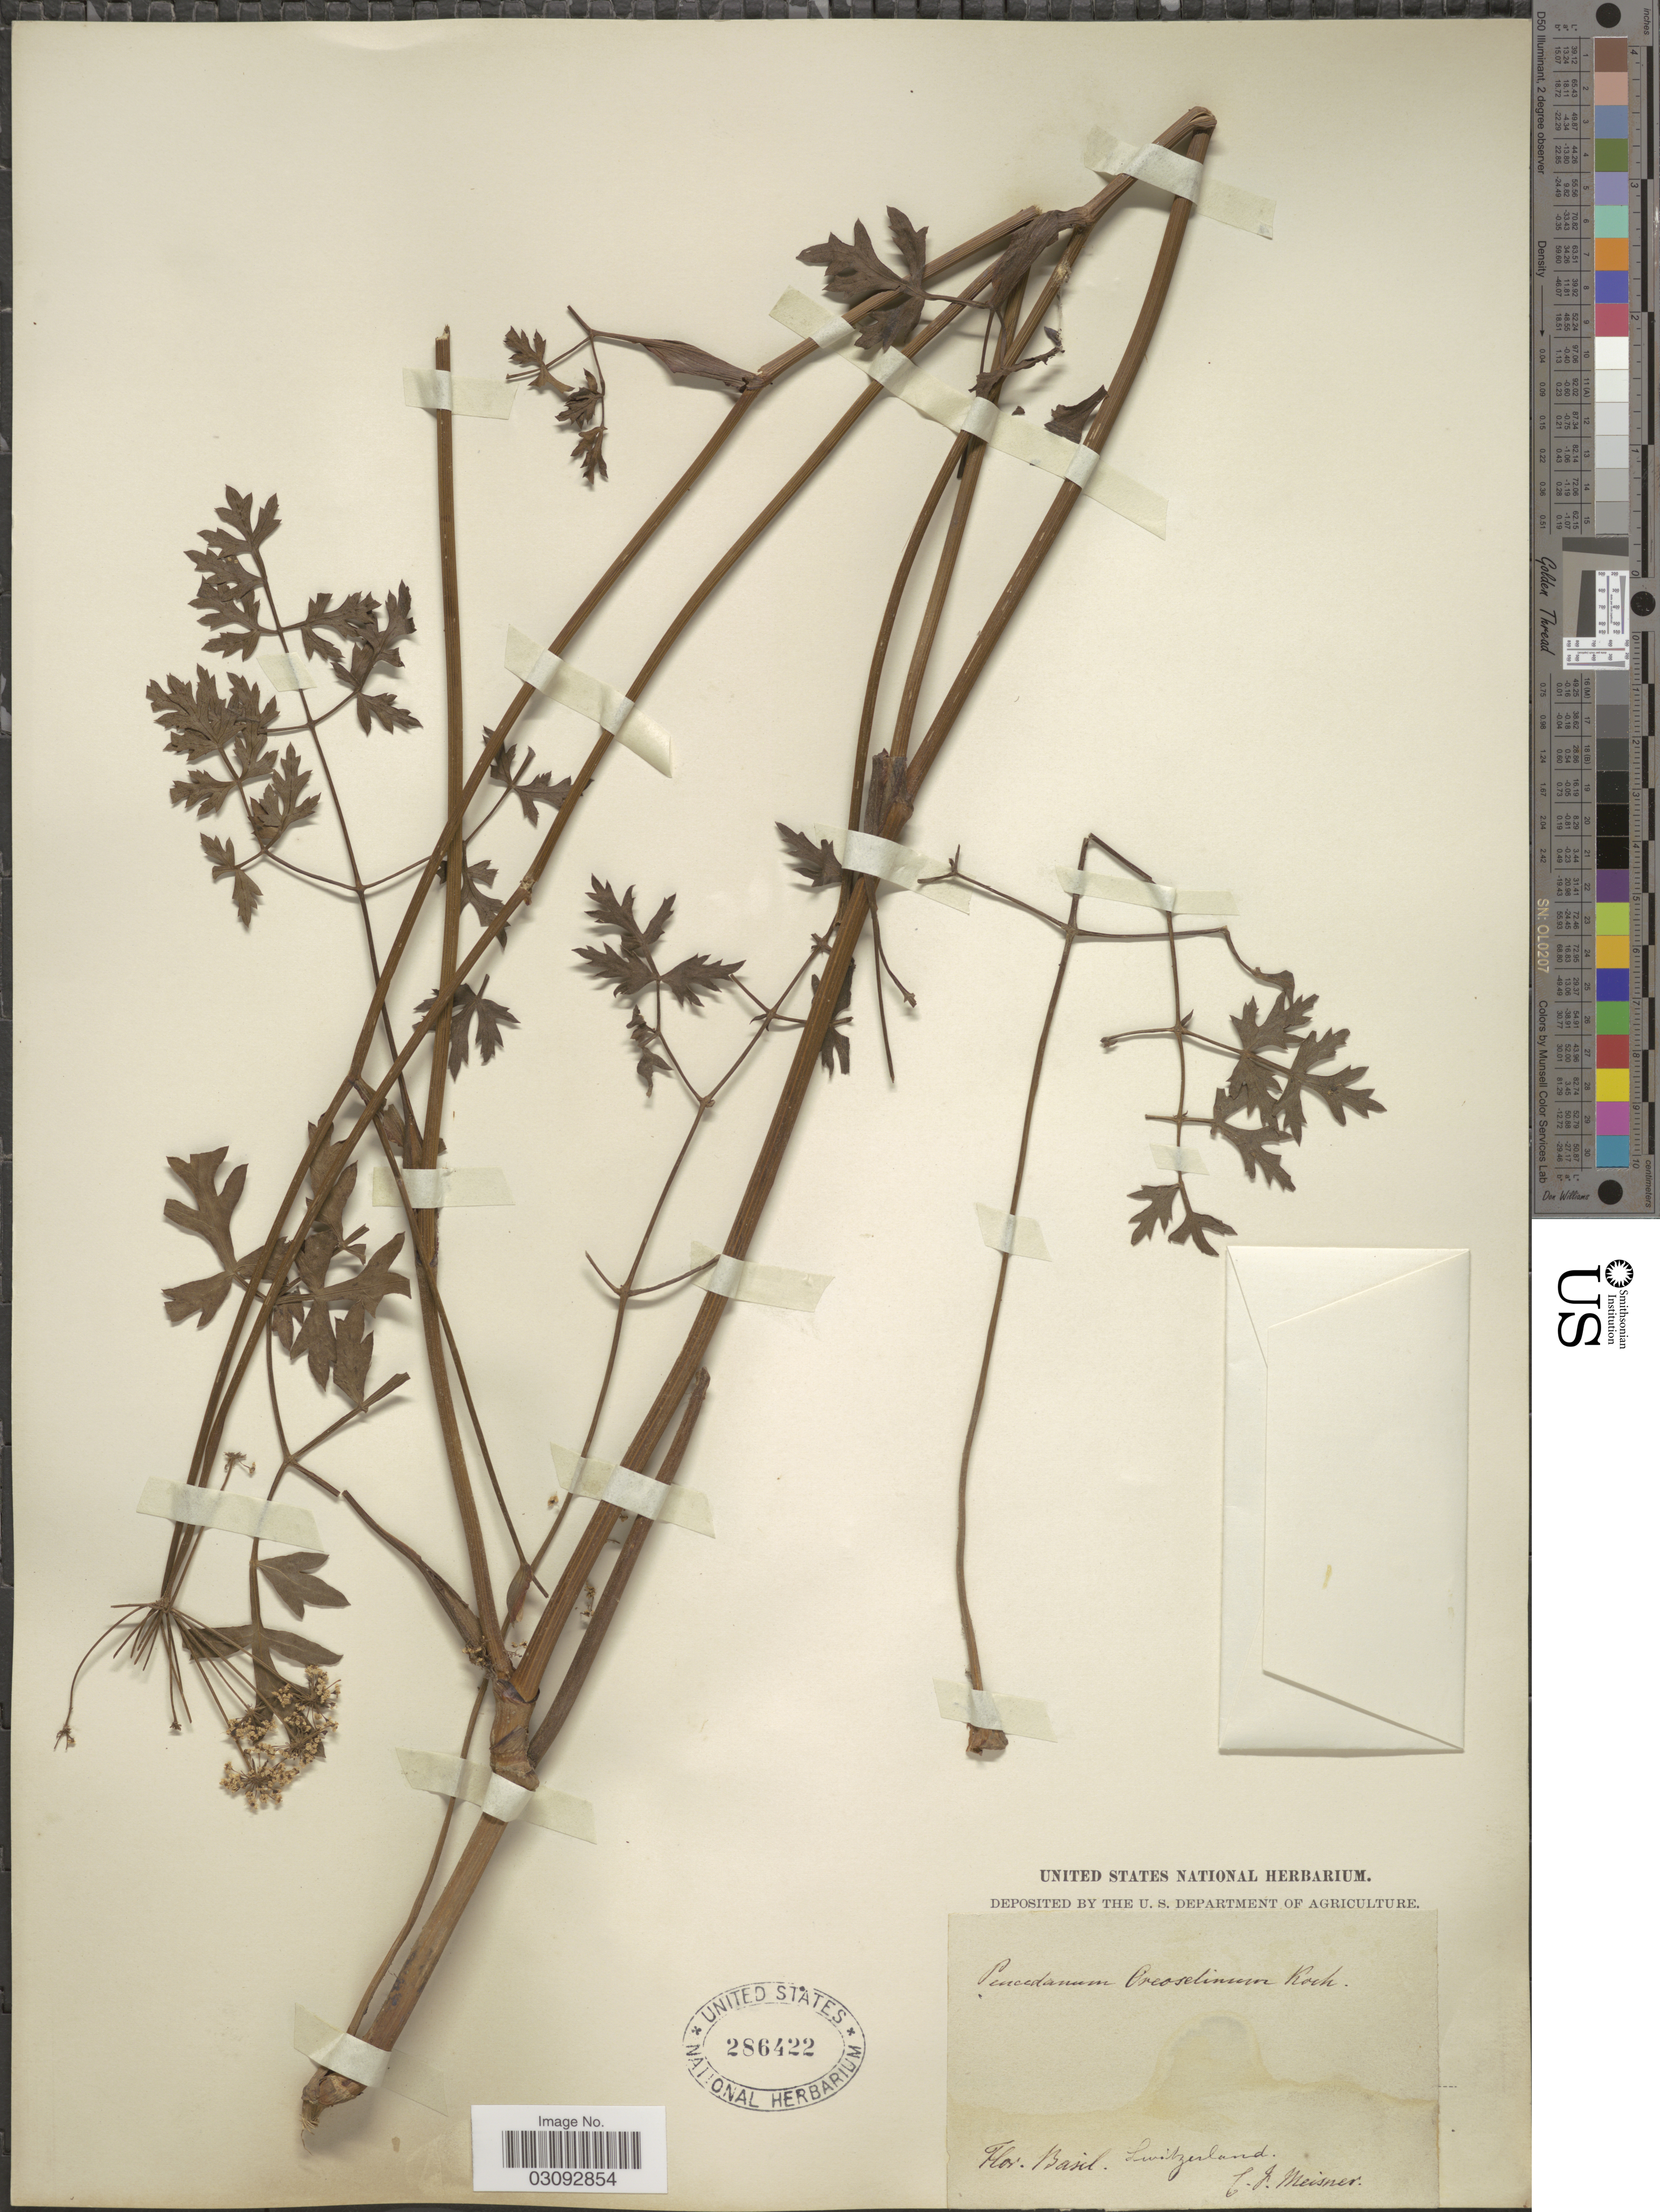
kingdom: Plantae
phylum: Tracheophyta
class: Magnoliopsida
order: Apiales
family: Apiaceae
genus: Peucedanum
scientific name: Peucedanum oreoselinum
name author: (L.) Moench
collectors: C. F. D. Meisner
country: Switzerland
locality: Basil.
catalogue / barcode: US 286422